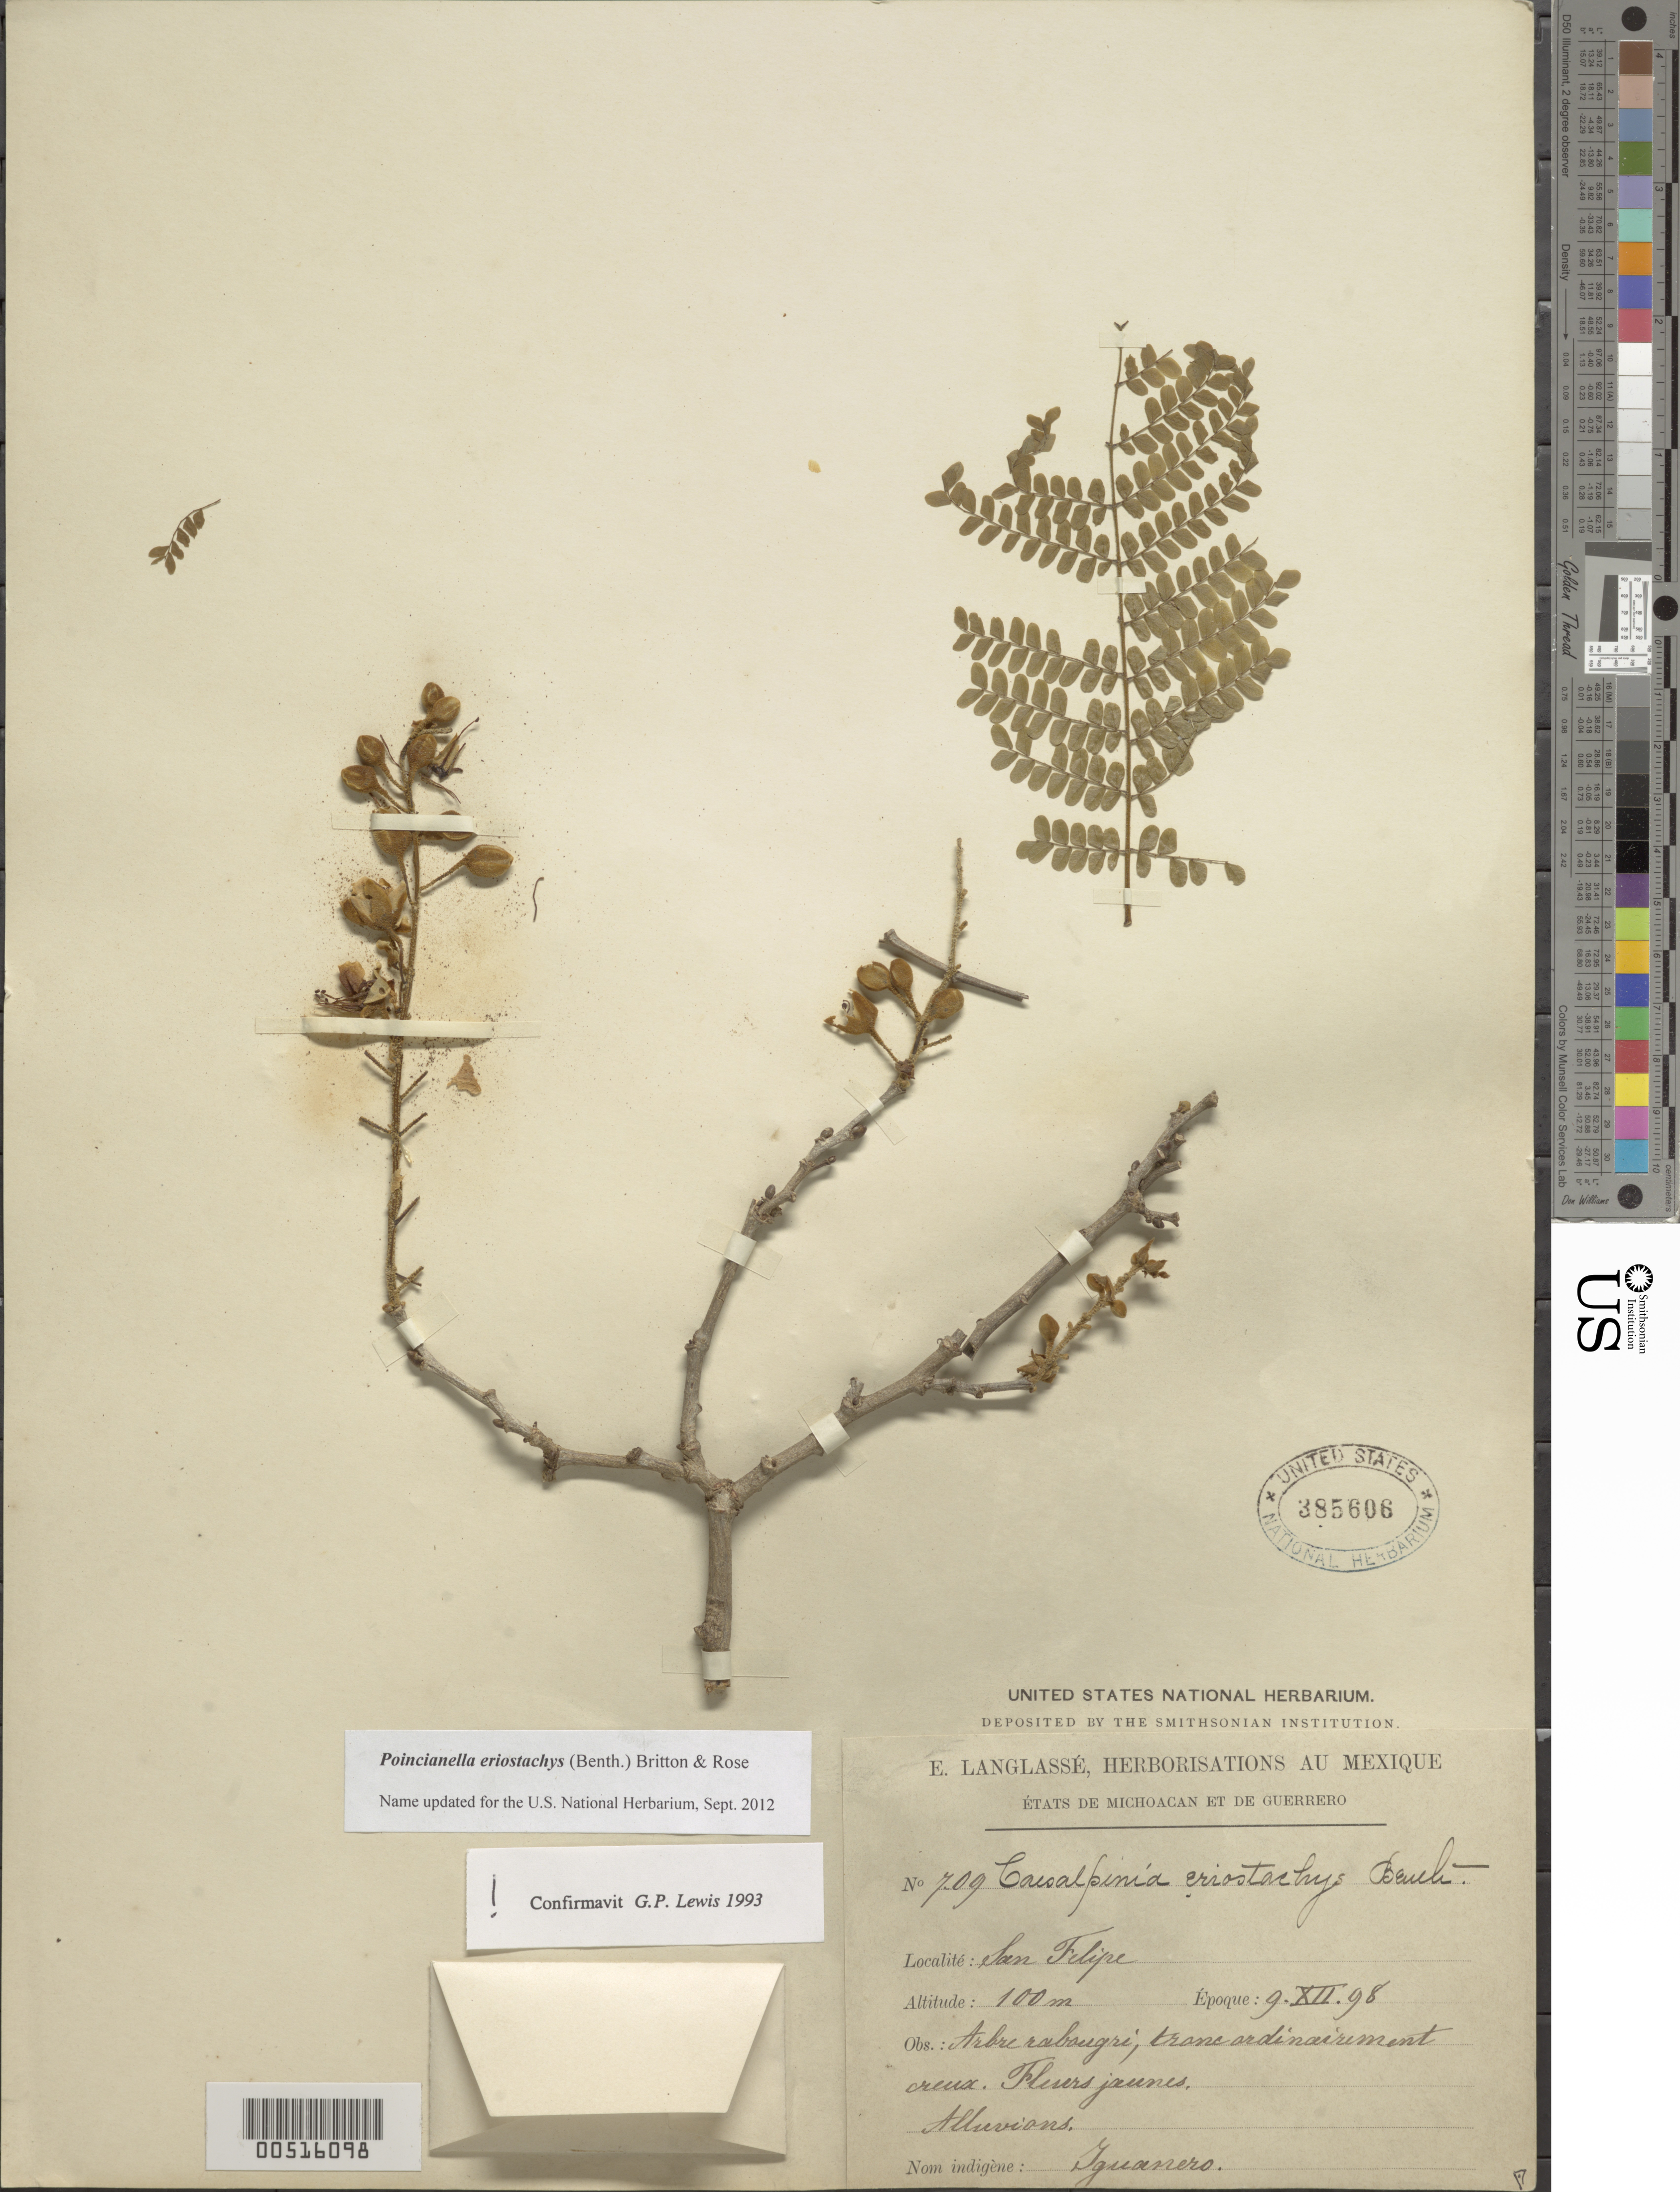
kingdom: Plantae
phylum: Tracheophyta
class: Magnoliopsida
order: Fabales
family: Fabaceae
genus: Cenostigma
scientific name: Cenostigma eriostachys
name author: (Benth.) Gagnon & G.P. Lewis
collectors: E. Langlassé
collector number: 709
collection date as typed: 09 Dec 1898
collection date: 1898-12-09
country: Mexico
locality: San filipe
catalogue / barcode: US 385606